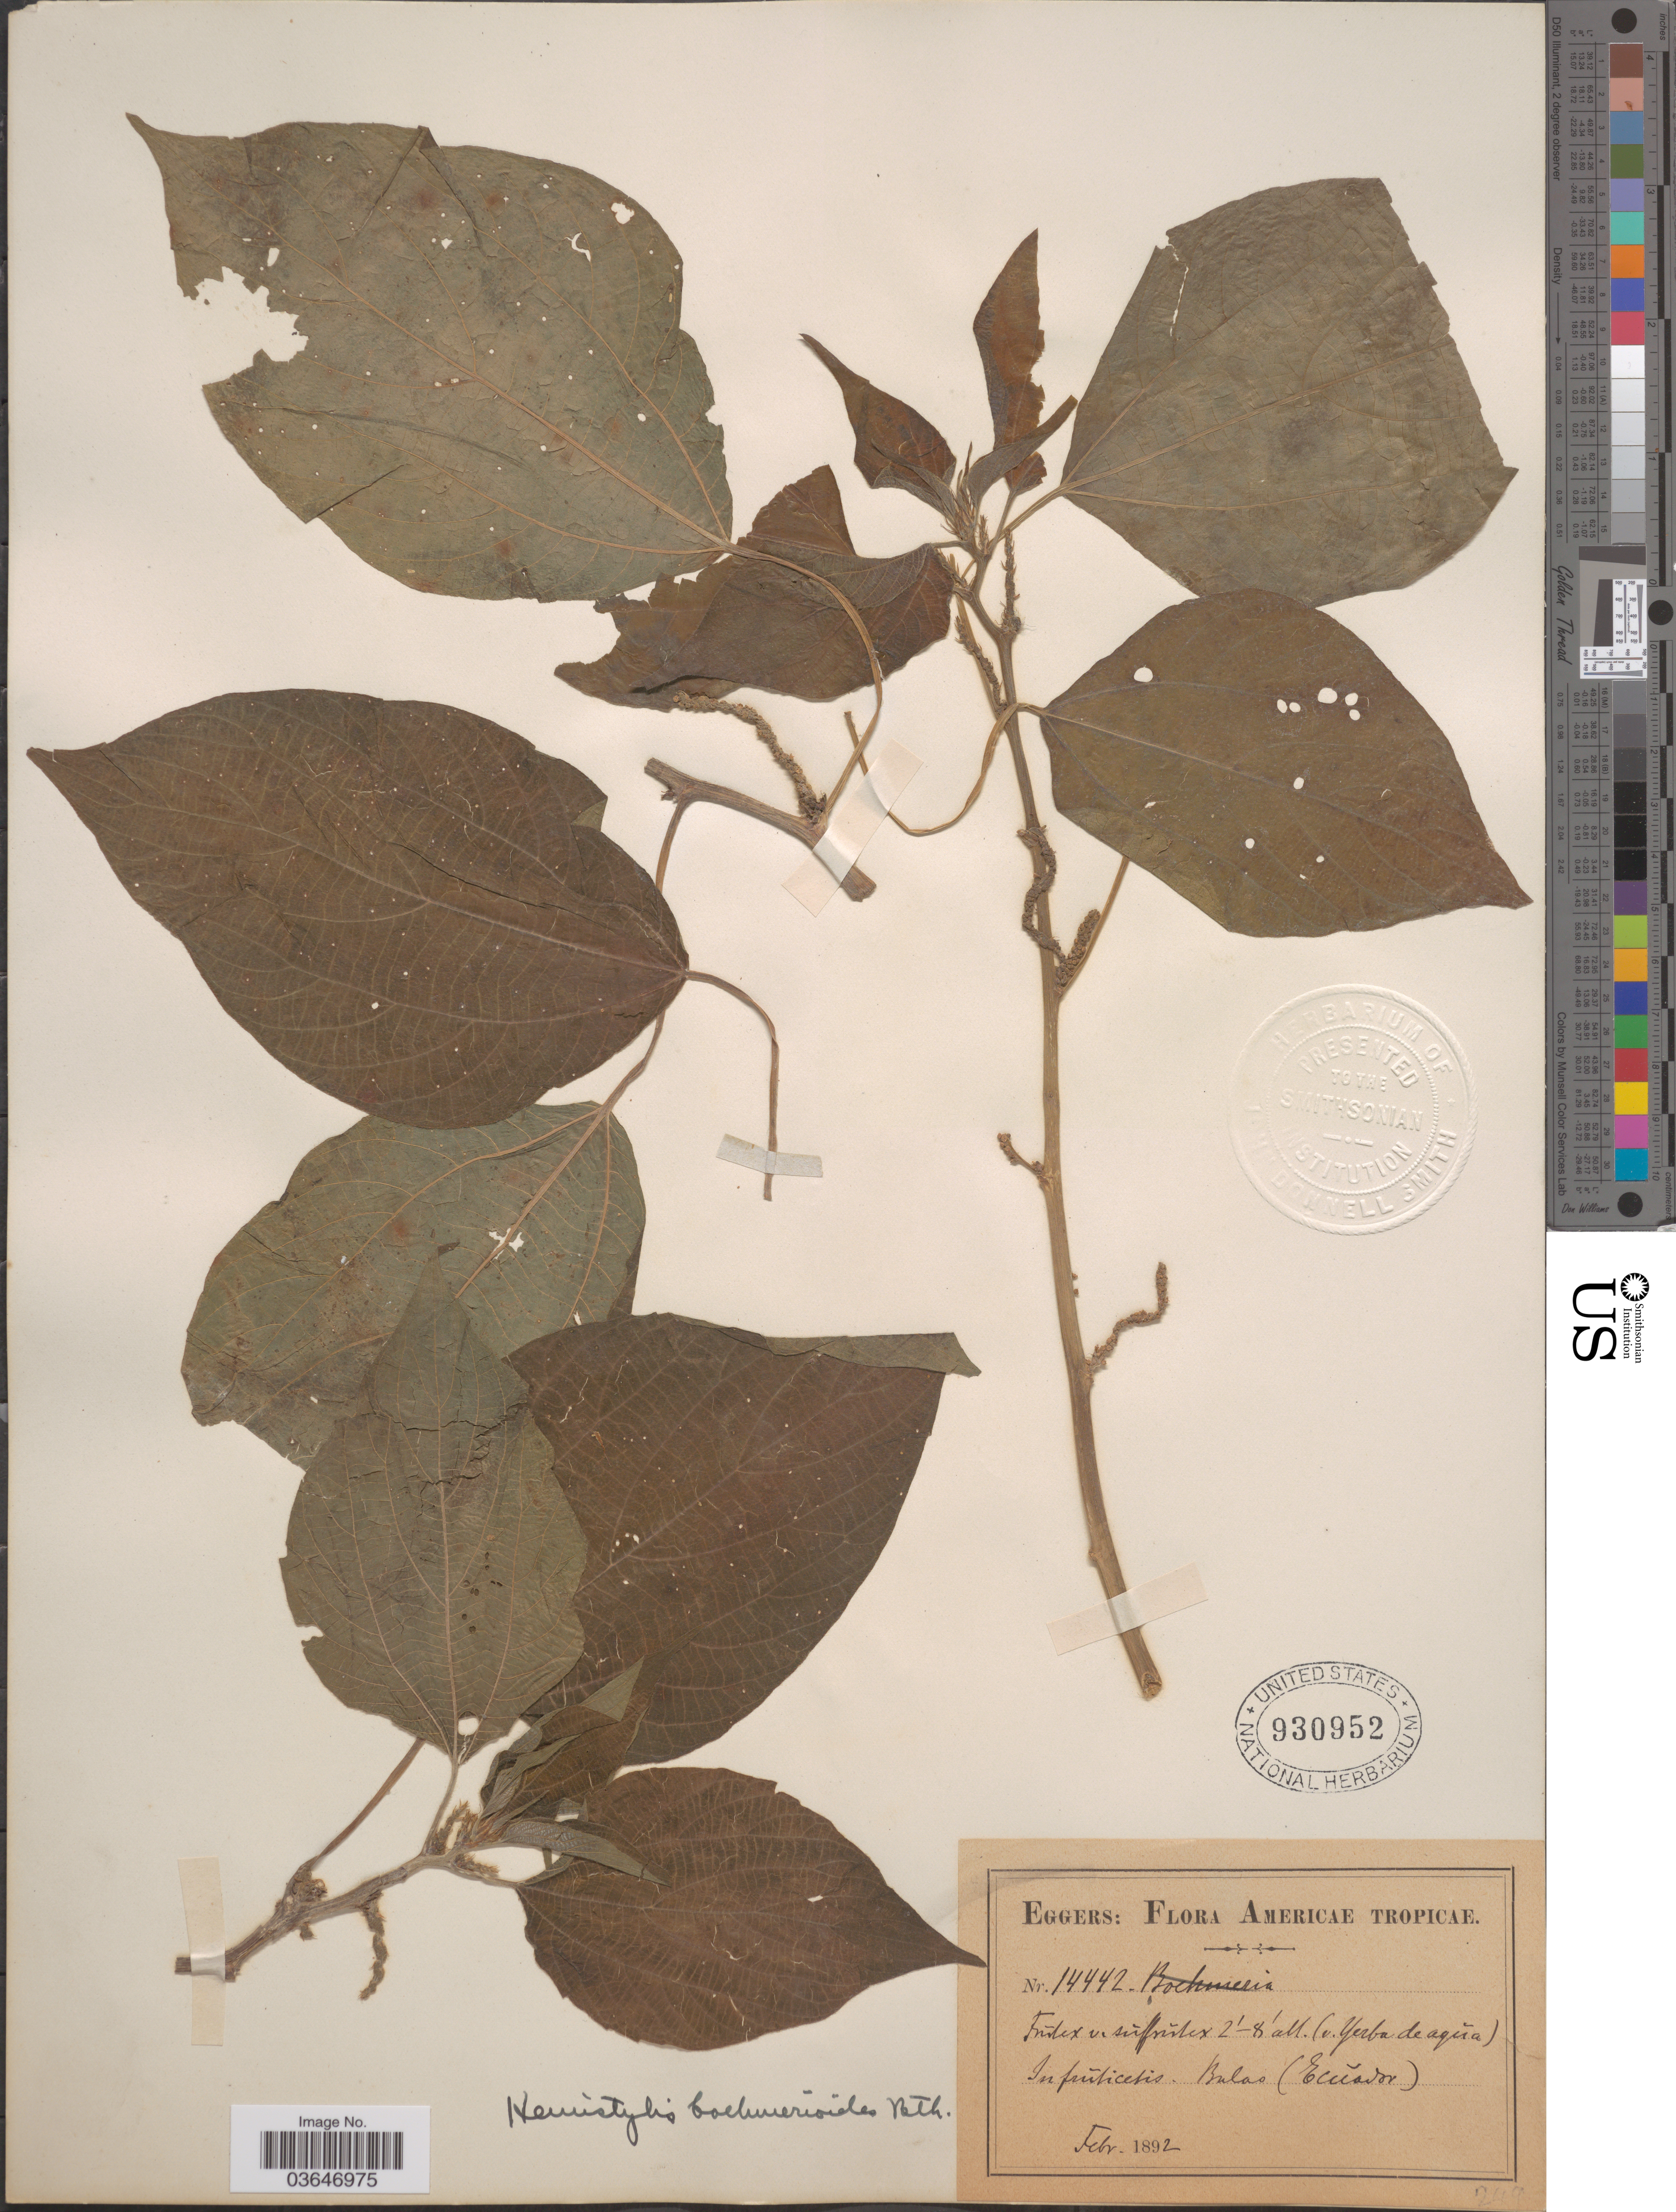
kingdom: Plantae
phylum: Tracheophyta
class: Magnoliopsida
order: Rosales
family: Urticaceae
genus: Hemistylus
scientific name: Hemistylus boehmerioides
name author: Benth.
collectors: -. Eggers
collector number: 14442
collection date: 1892-02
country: Ecuador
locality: Americae Tropicae. Bulas.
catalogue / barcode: US 930952